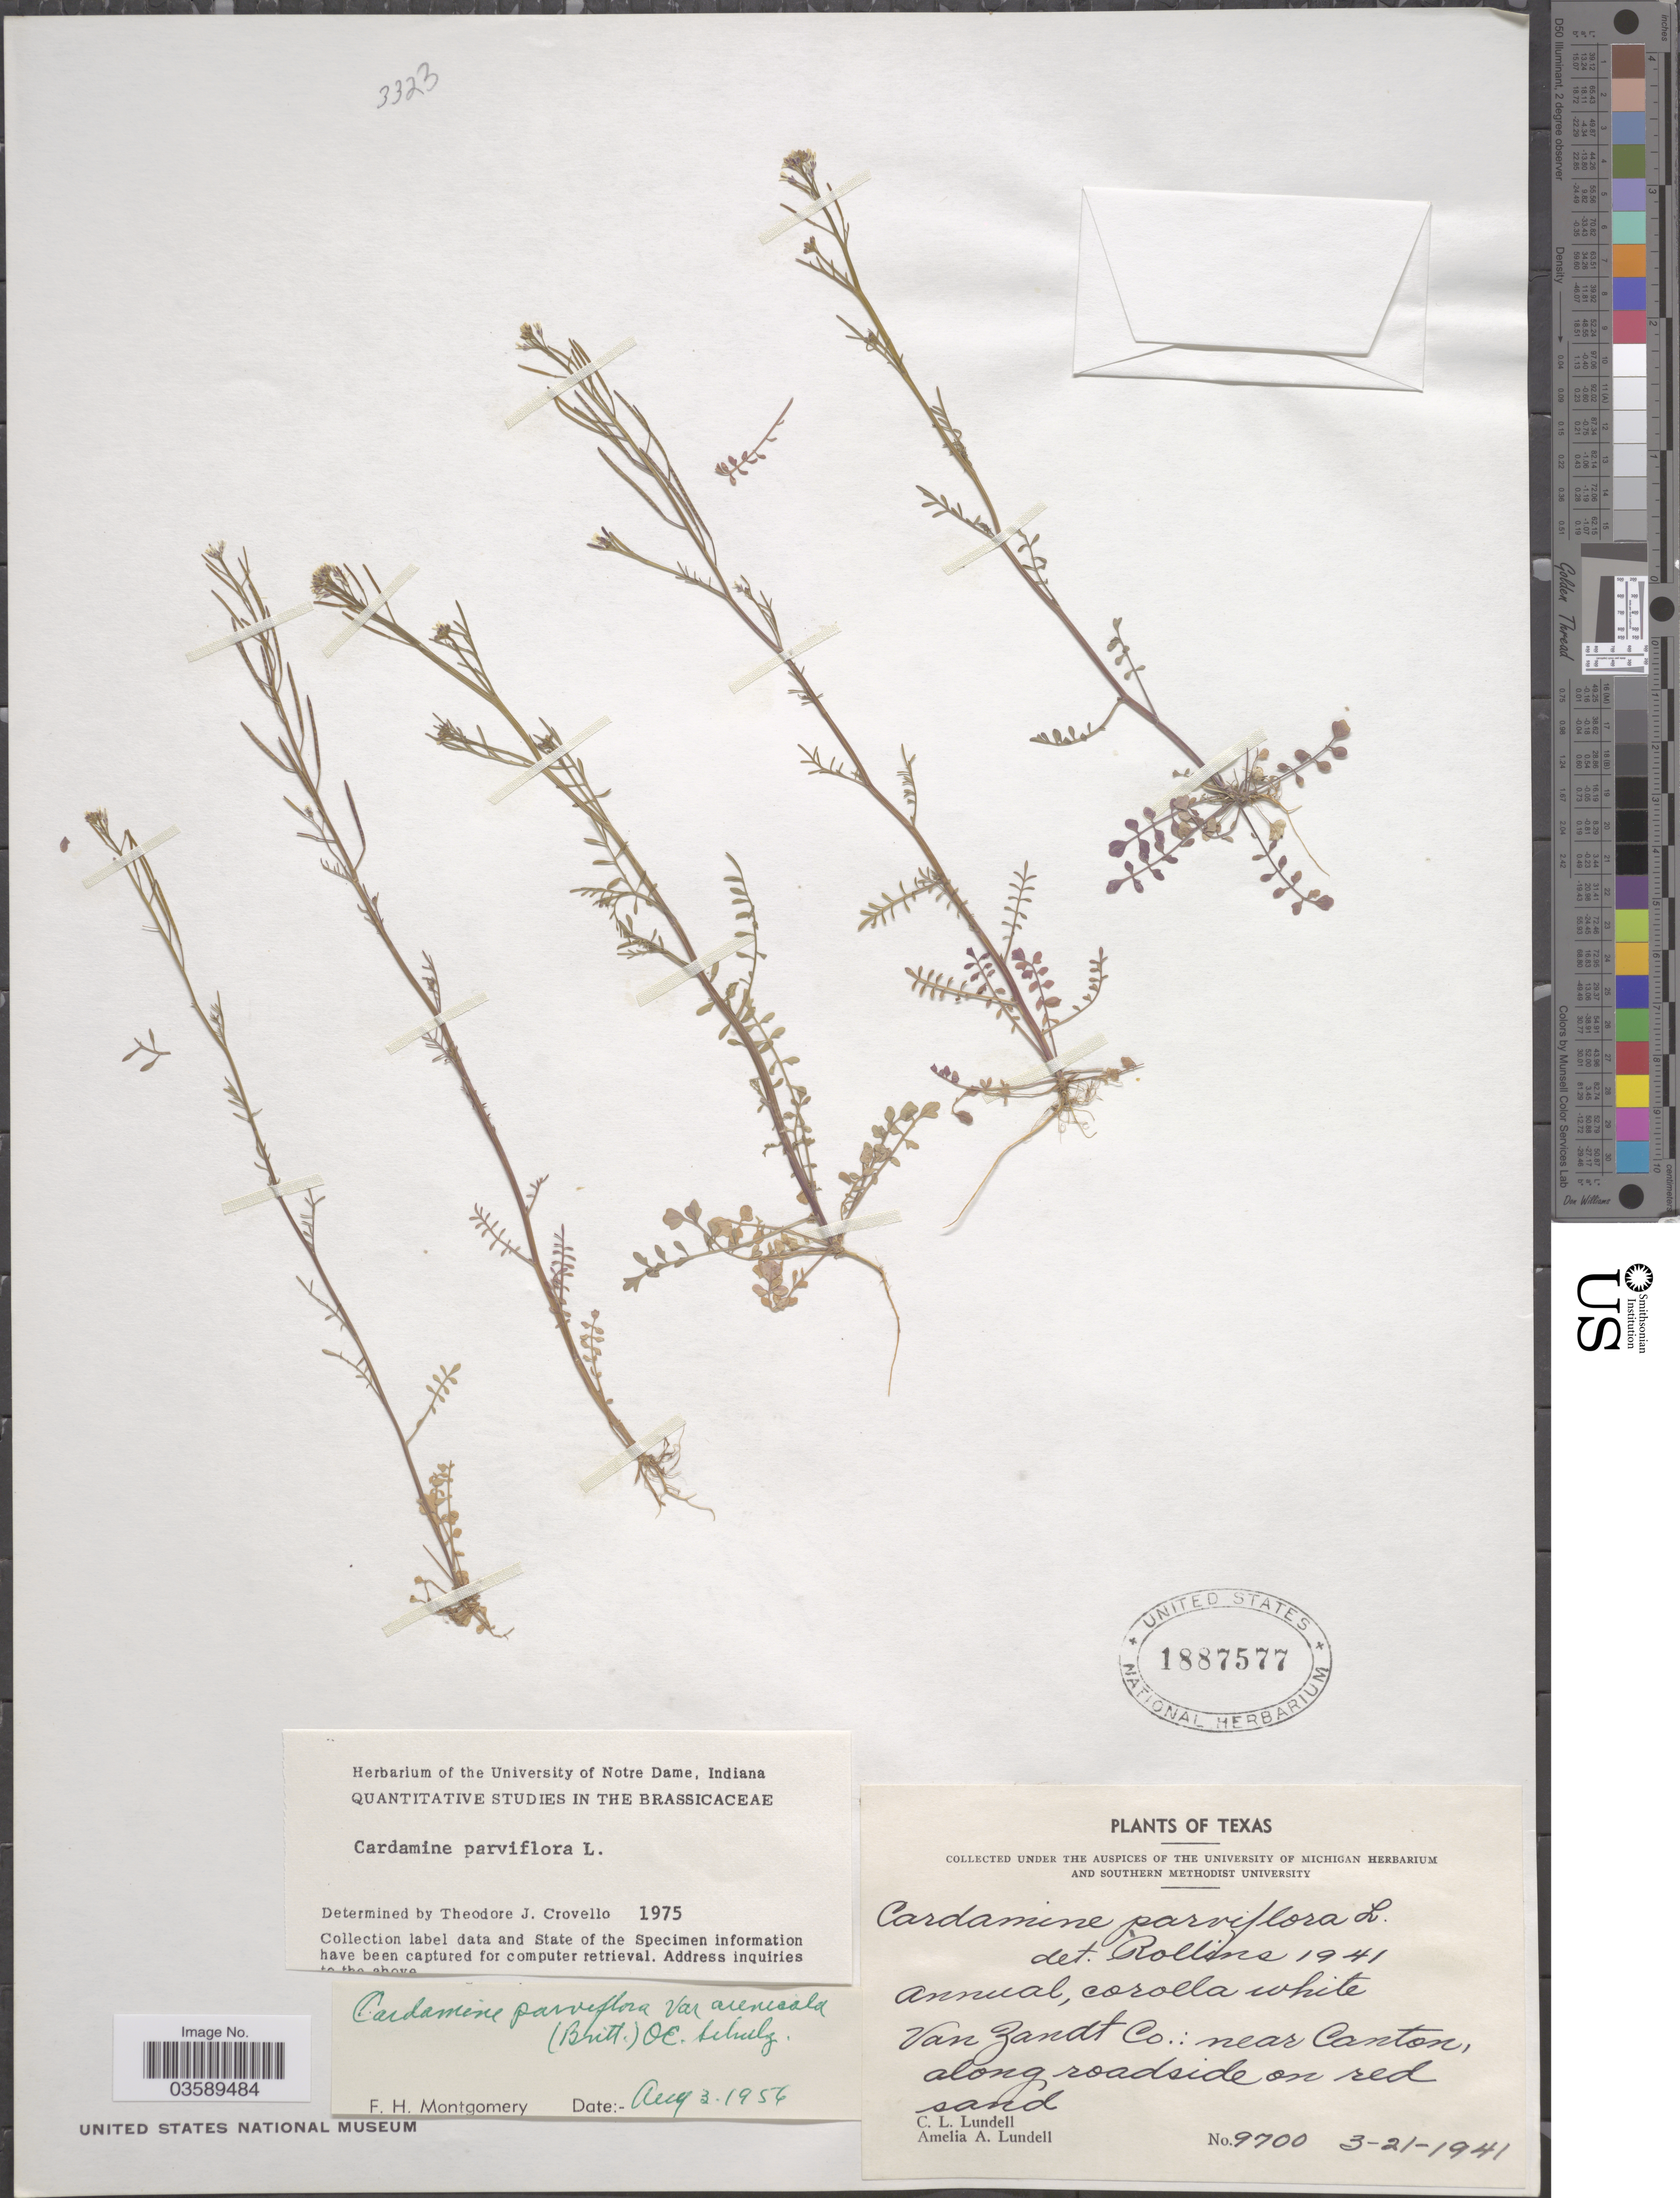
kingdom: Plantae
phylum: Tracheophyta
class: Magnoliopsida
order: Brassicales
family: Brassicaceae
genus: Cardamine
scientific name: Cardamine parviflora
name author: L.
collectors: C. L. Lundell & A. A. Lundell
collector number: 9700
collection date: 1941-03-21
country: United States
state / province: Texas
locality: Van Zandt Co.: near Canton, along roadside on red sand.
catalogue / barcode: US 1887577